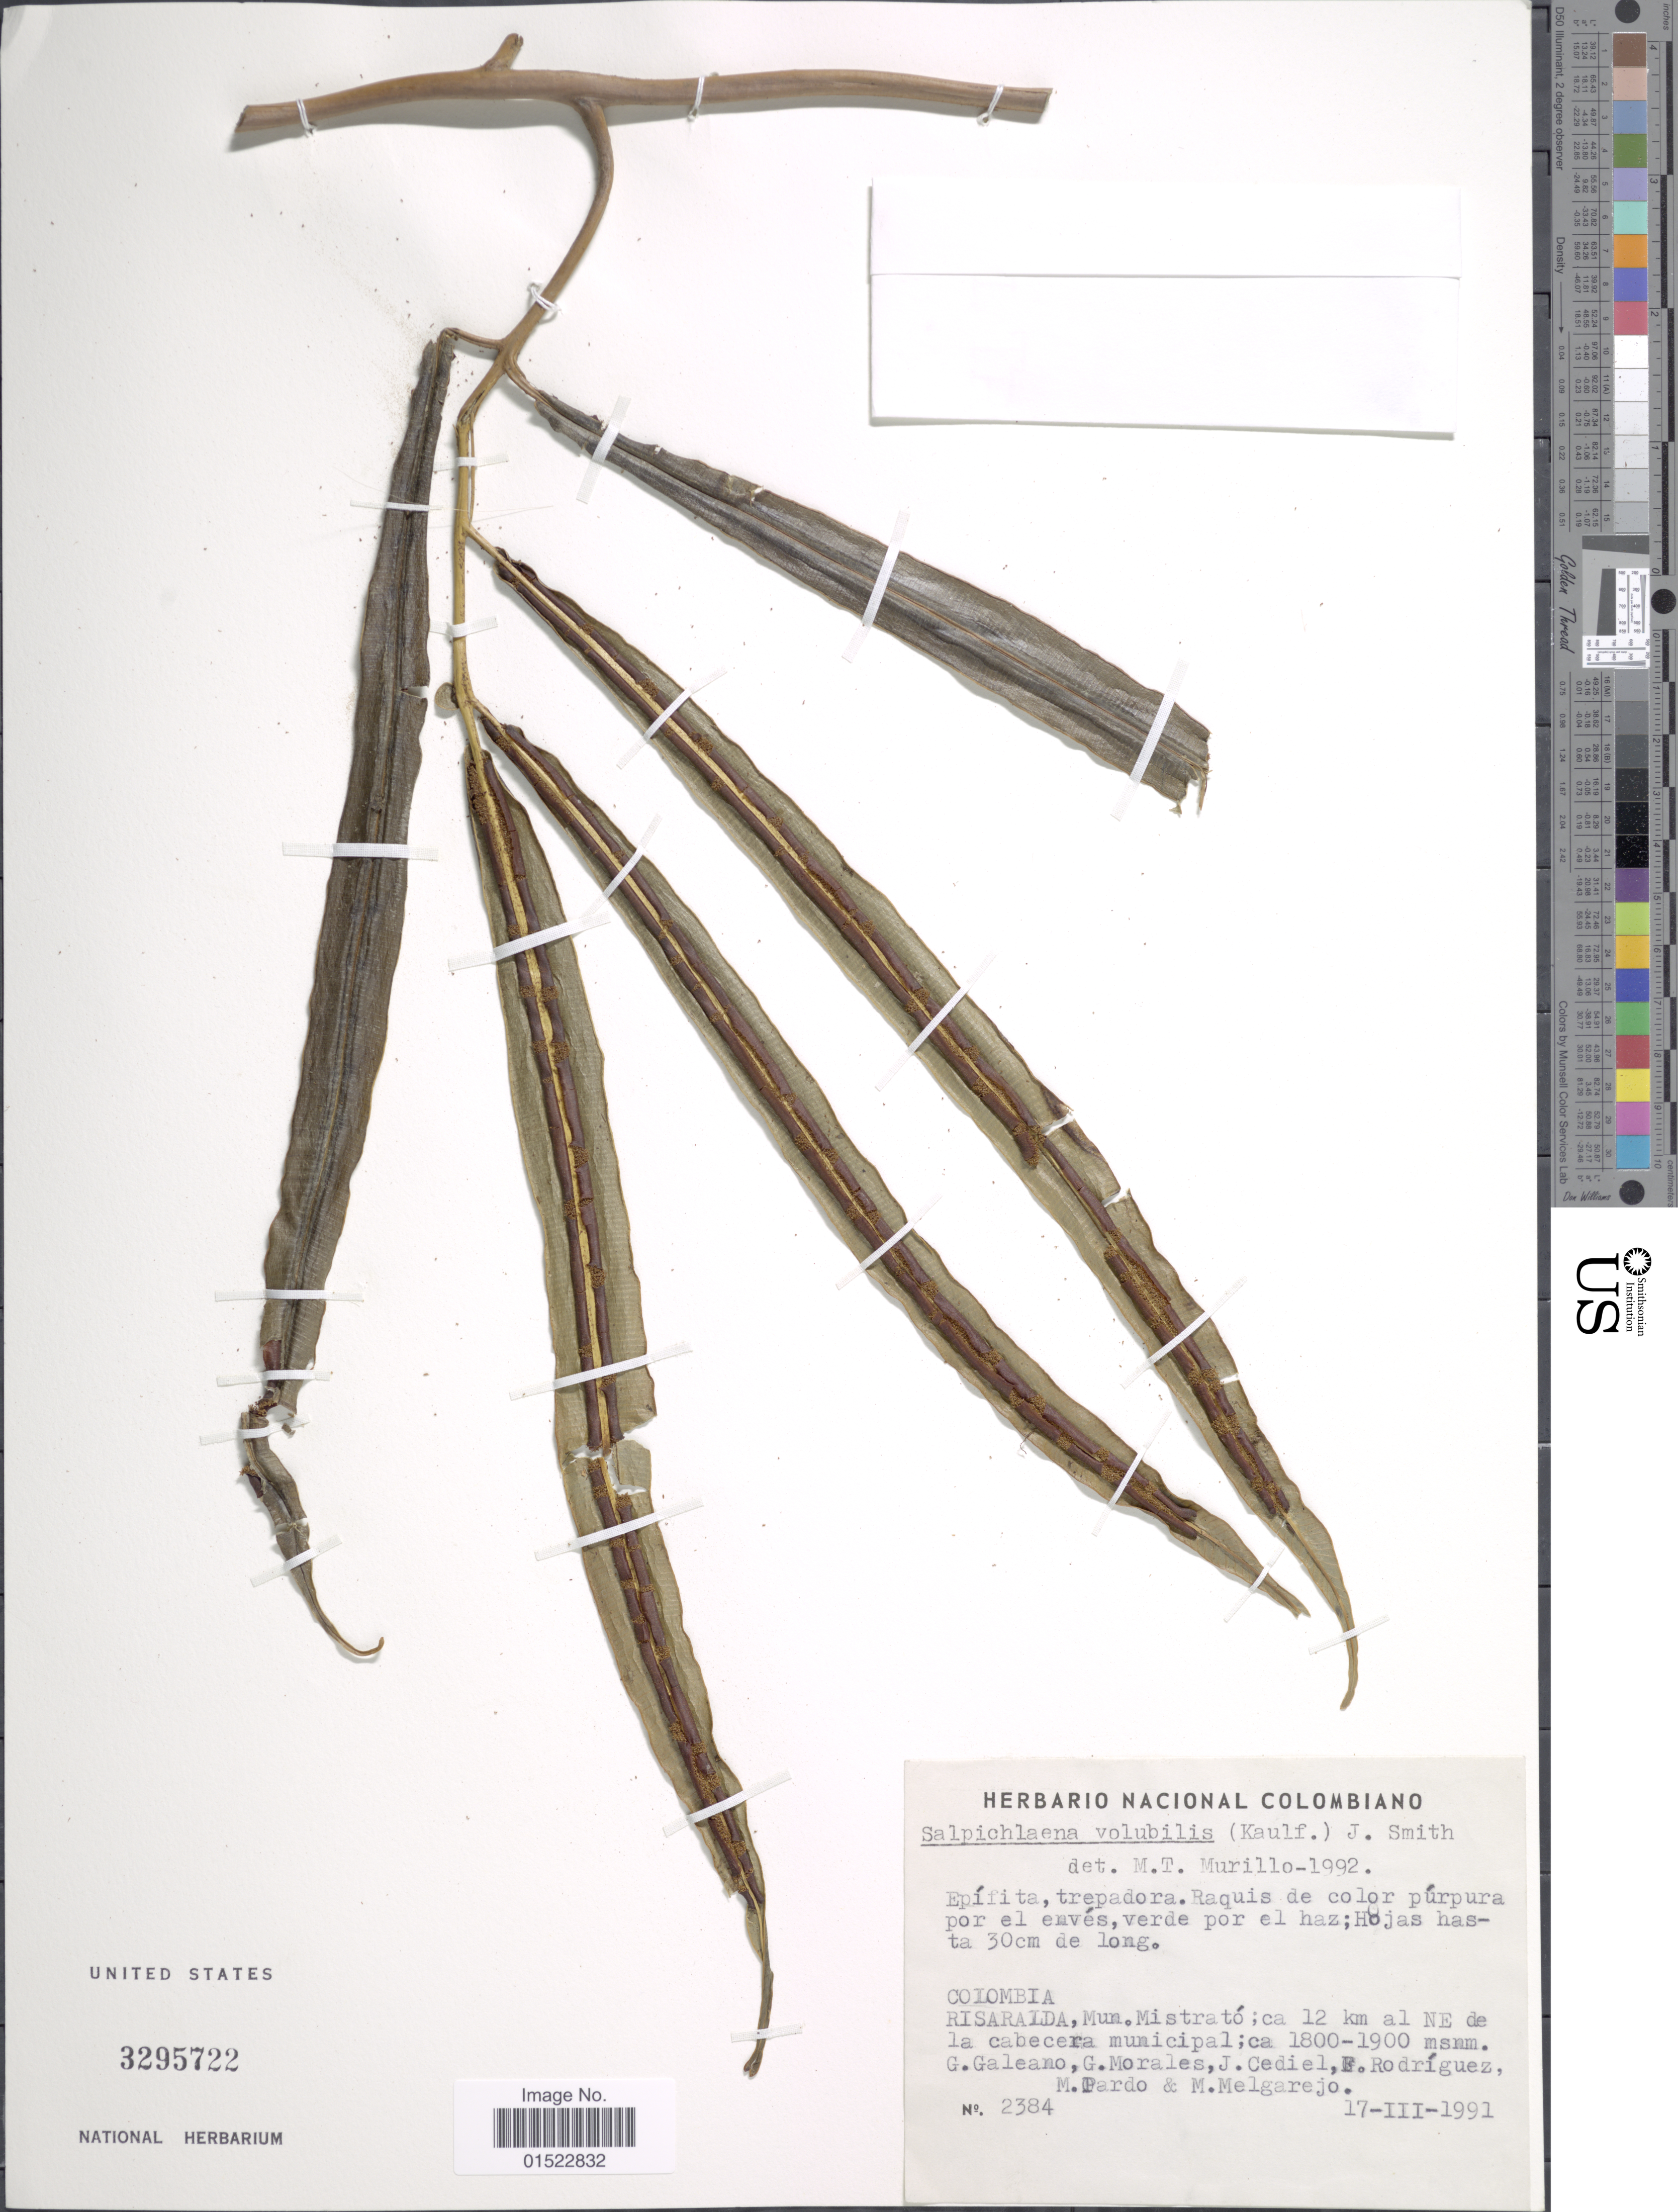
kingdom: Plantae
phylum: Tracheophyta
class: Polypodiopsida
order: Polypodiales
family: Blechnaceae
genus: Salpichlaena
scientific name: Salpichlaena volubilis subsp. volubilis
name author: (Kaulf.) J. Sm.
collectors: G. A. Galeano, G. Morales, J. Cediel, F. Rodriguez & et al.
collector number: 2384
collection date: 1991-03-07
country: Colombia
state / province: Risaralda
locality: Mun. Mistrató: ca 12 km al NE de la cabecera municipal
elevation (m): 1800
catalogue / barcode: US 3295722